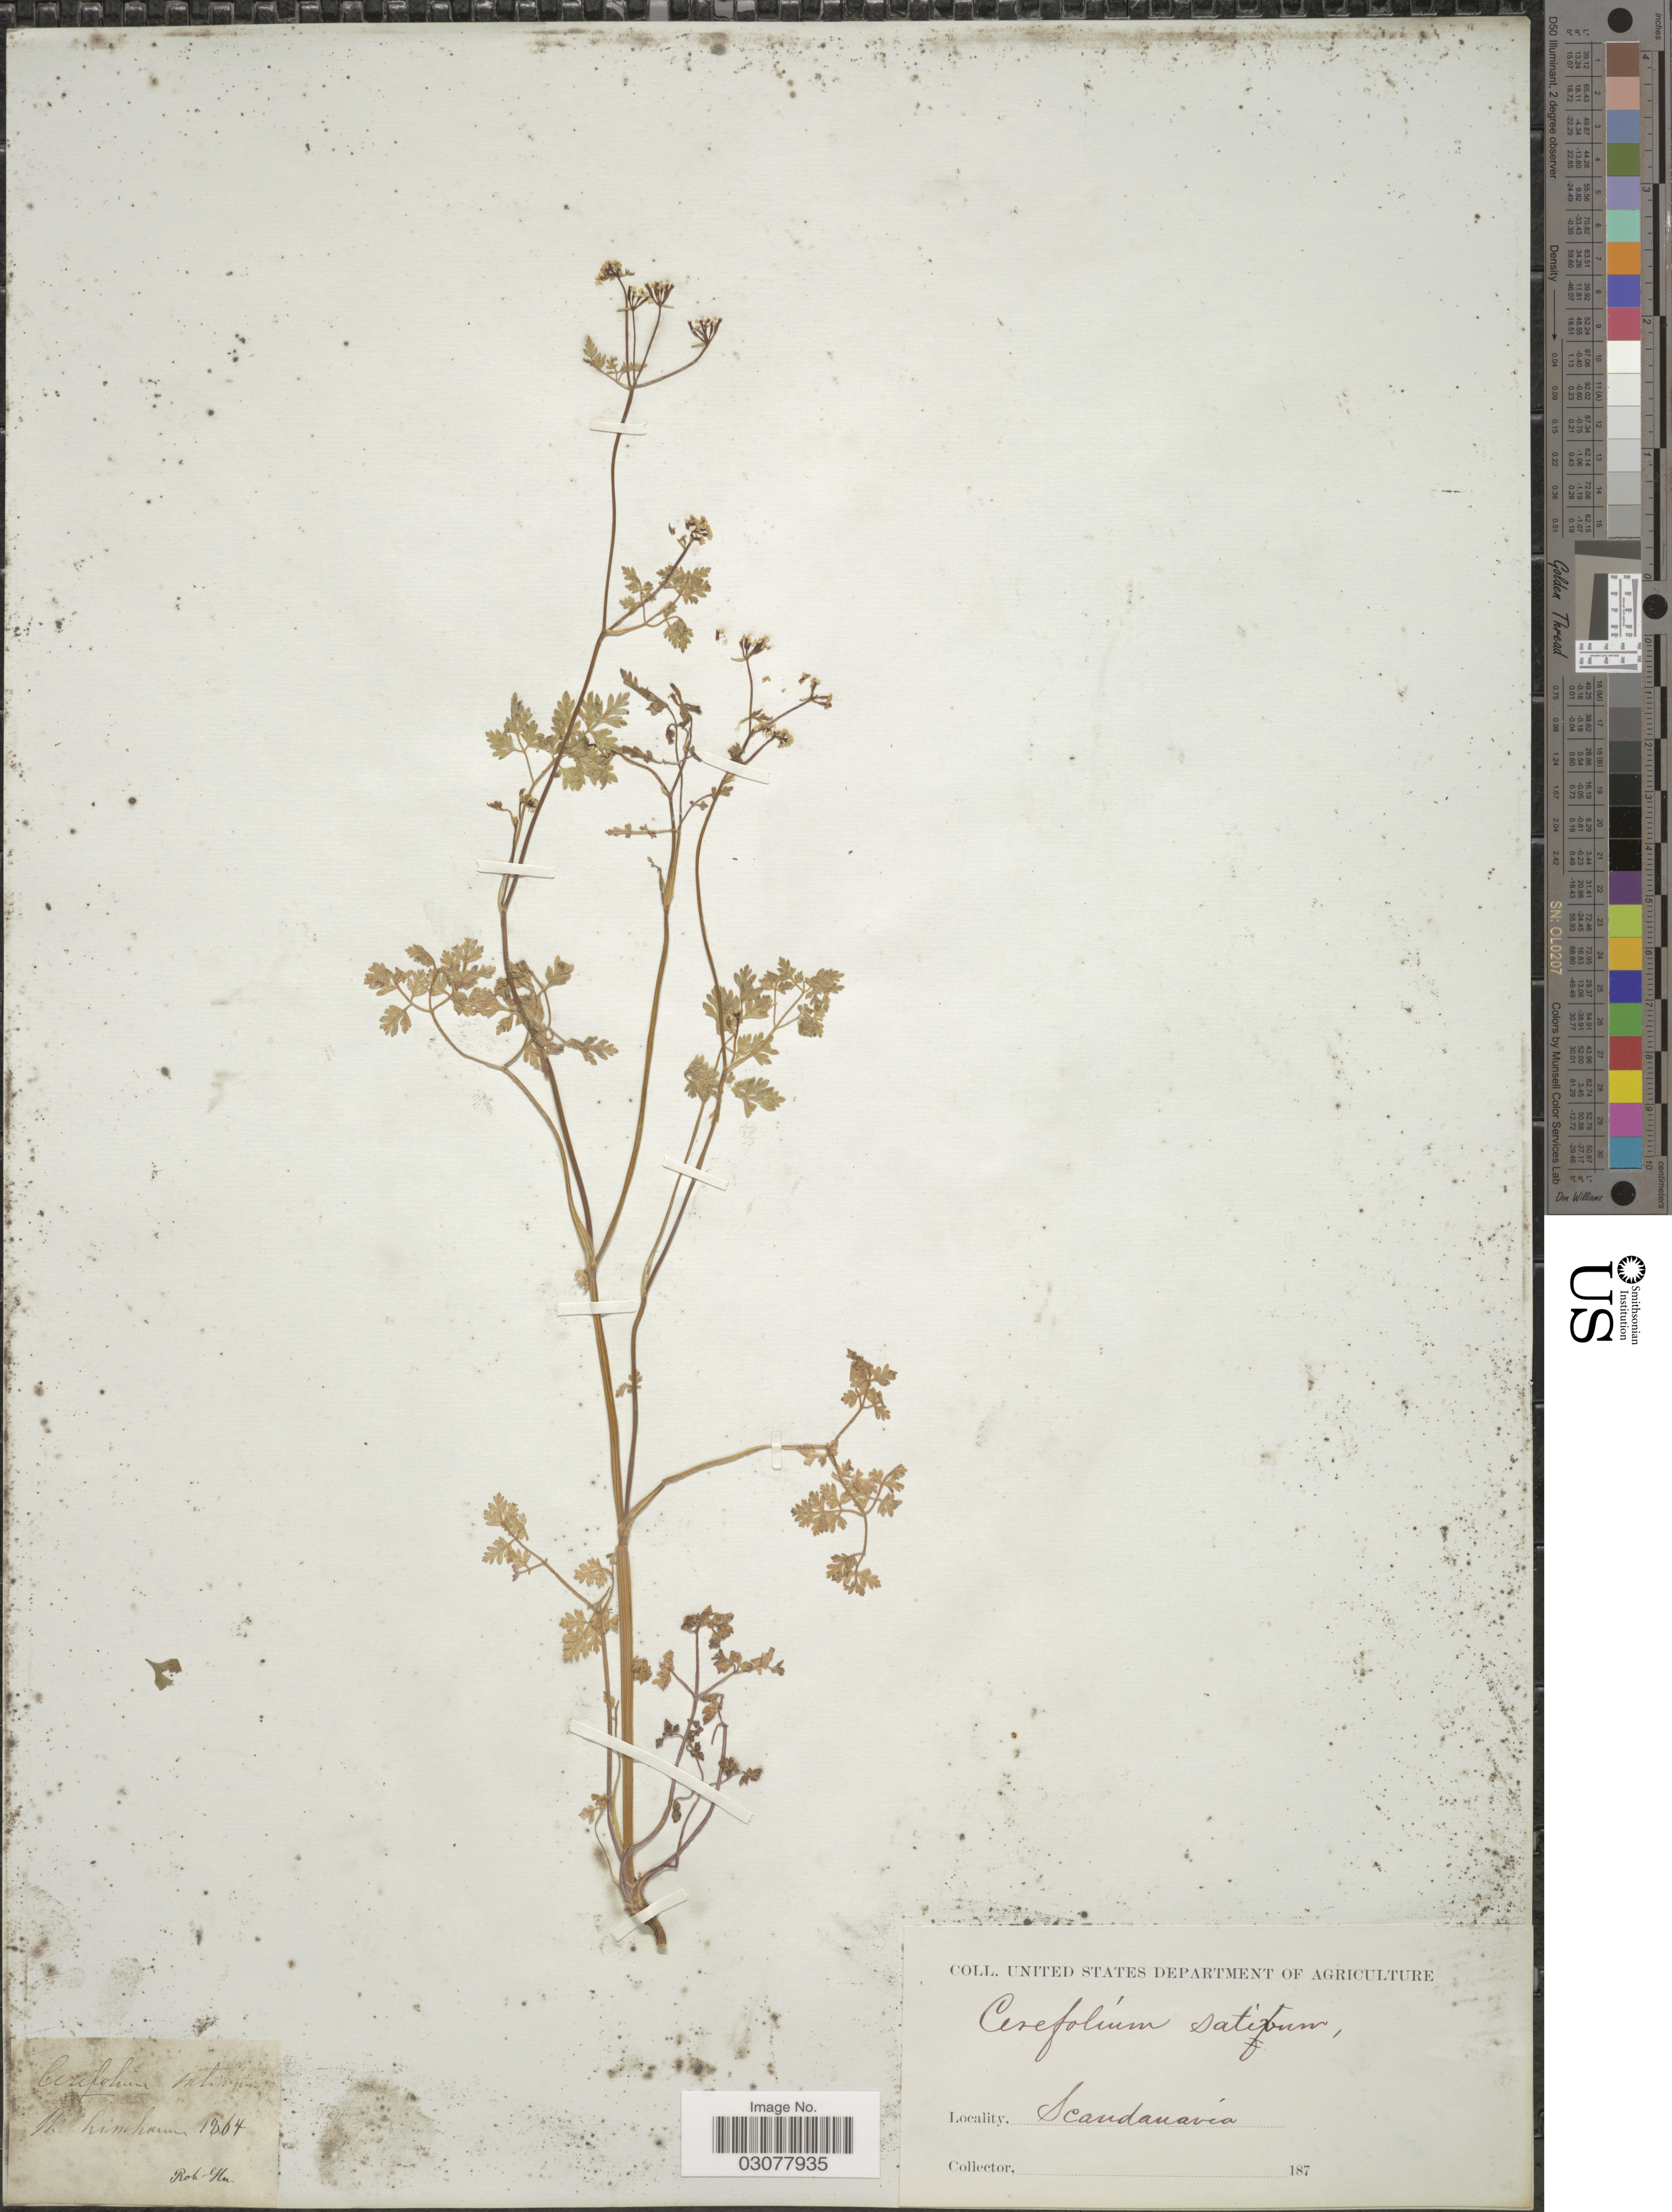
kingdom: Plantae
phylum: Tracheophyta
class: Magnoliopsida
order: Apiales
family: Apiaceae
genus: Anthriscus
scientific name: Anthriscus cerefolium var. cerefolium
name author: (L.) Hoffm.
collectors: R. Hn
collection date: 1864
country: Sweden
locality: Scandanavia, W. Limhamn.